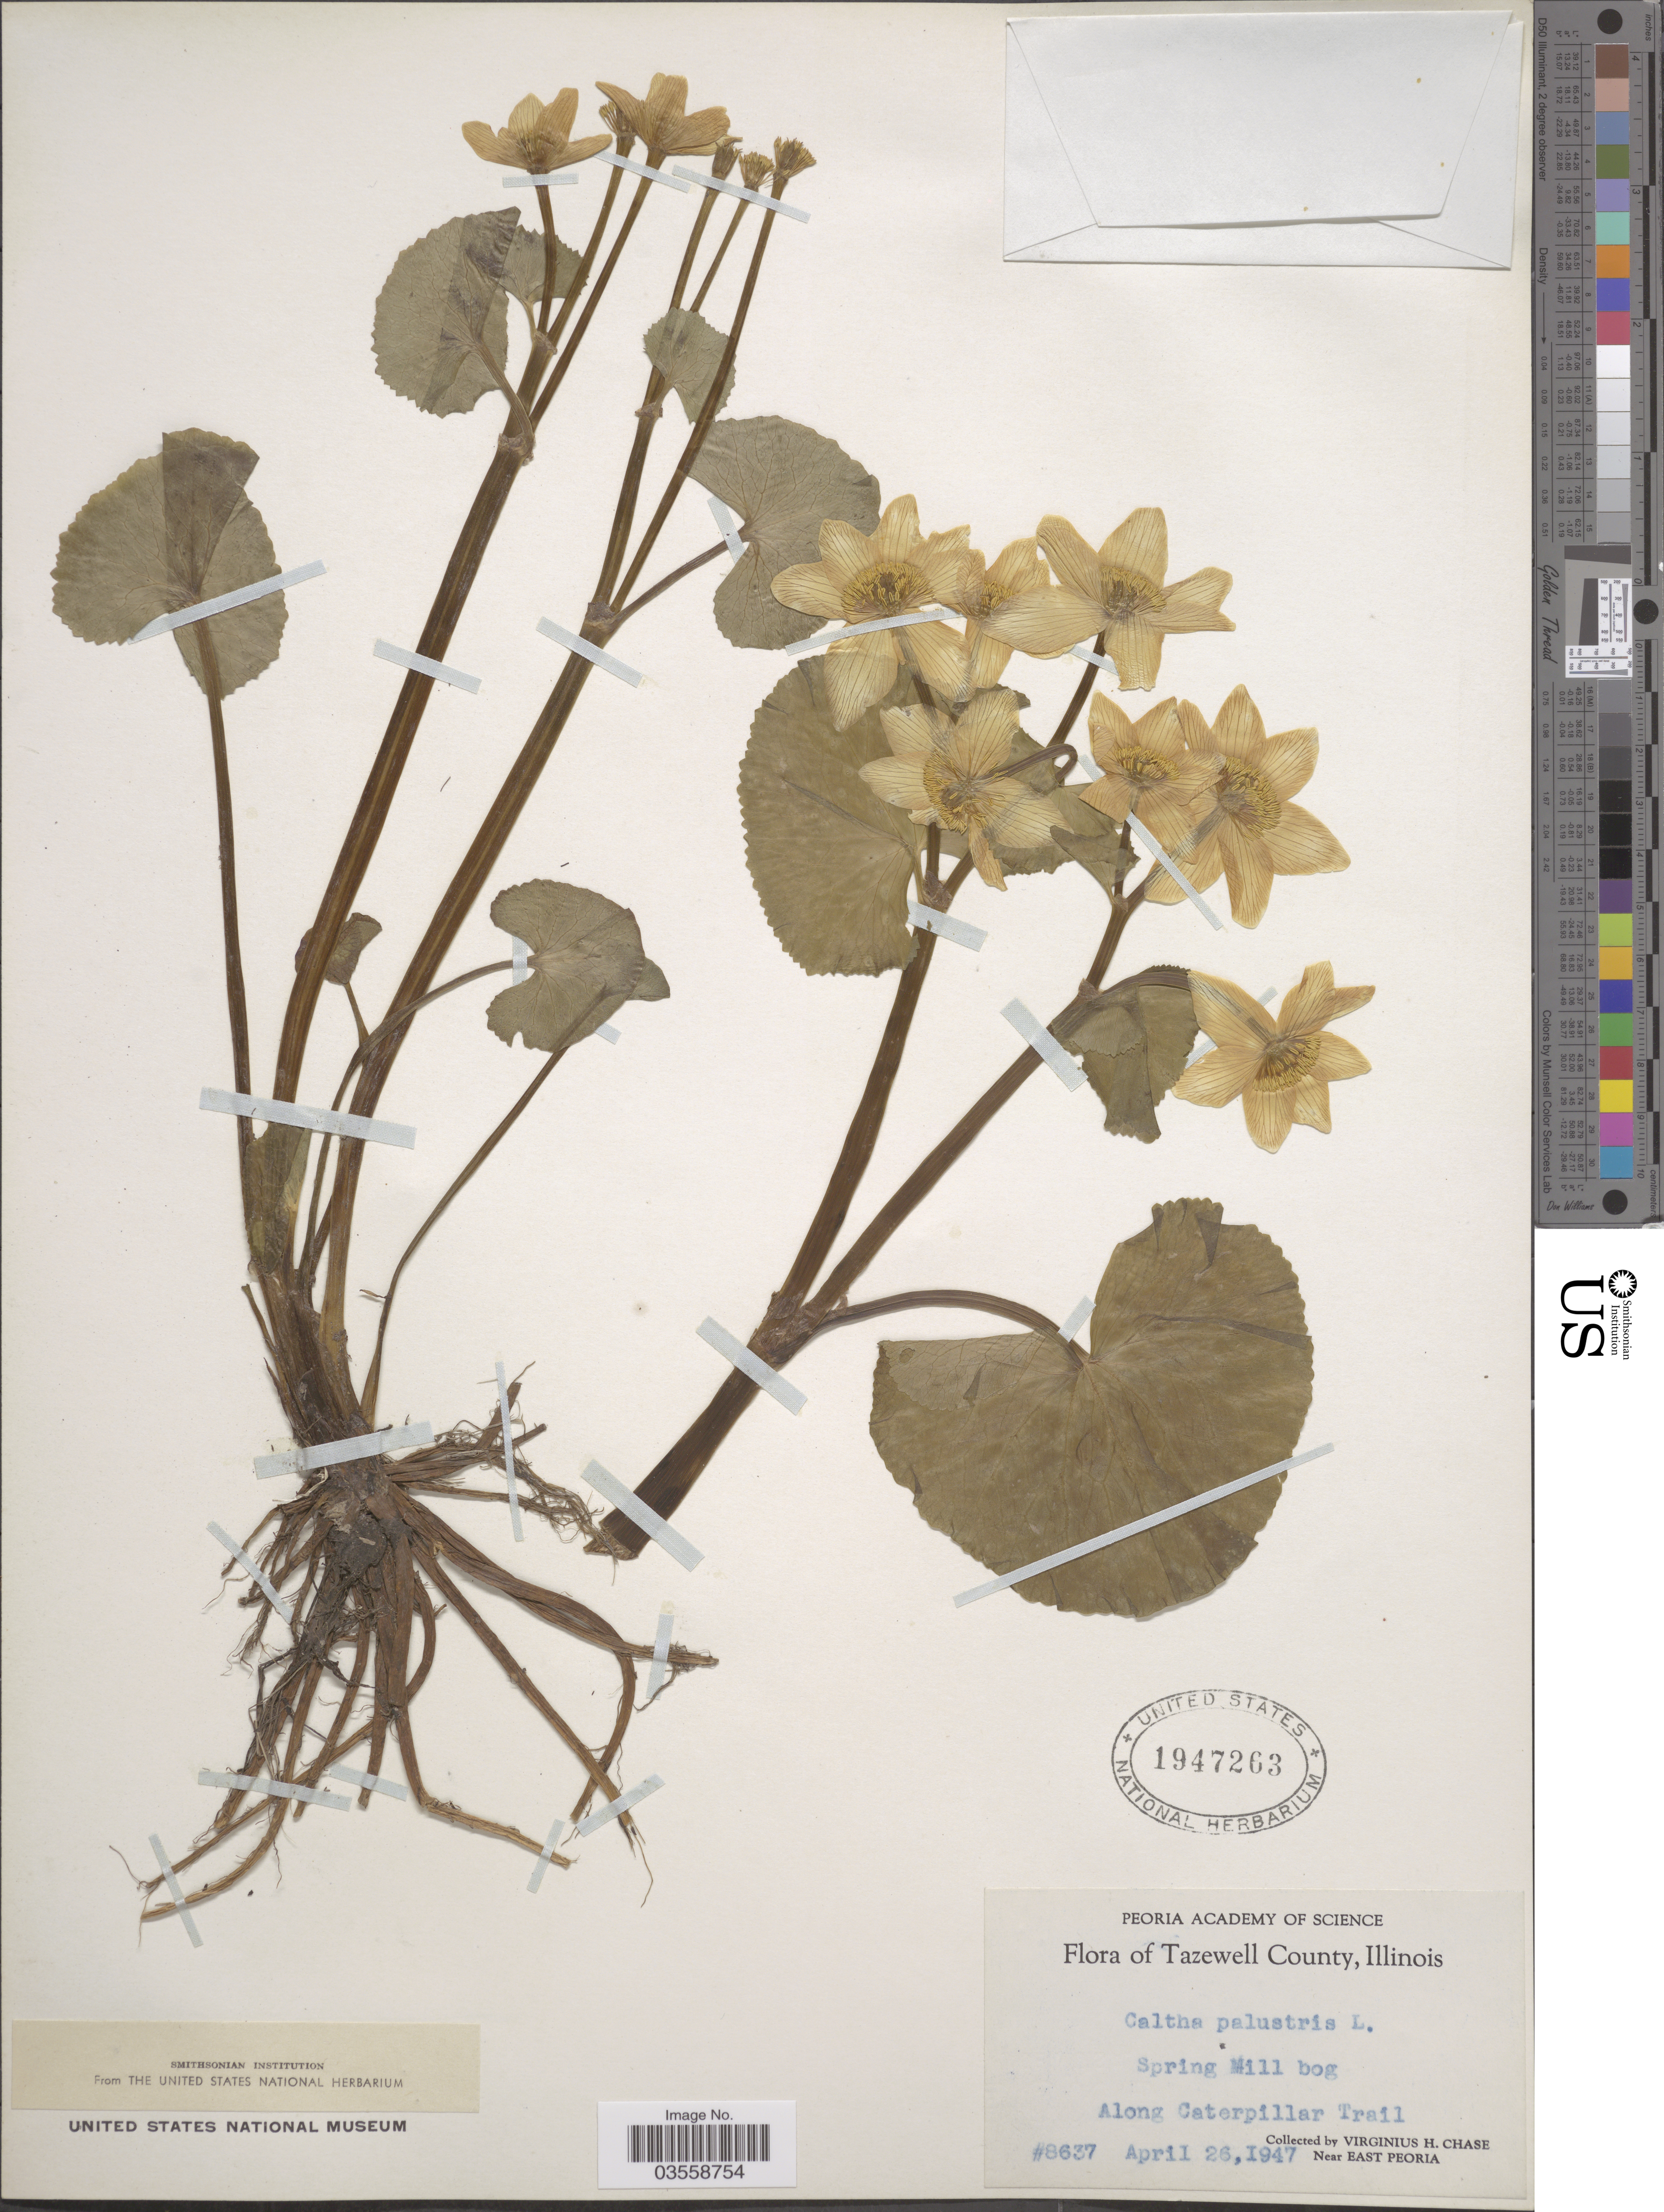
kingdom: Plantae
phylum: Tracheophyta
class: Magnoliopsida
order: Ranunculales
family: Ranunculaceae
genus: Caltha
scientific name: Caltha palustris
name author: L.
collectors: V. H. Chase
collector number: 8637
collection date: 1947-04-26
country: United States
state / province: Illinois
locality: Tazewell County. Spring Mill bog. Along Caterpillar Trail. Near East Peoria.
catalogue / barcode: US 1947263